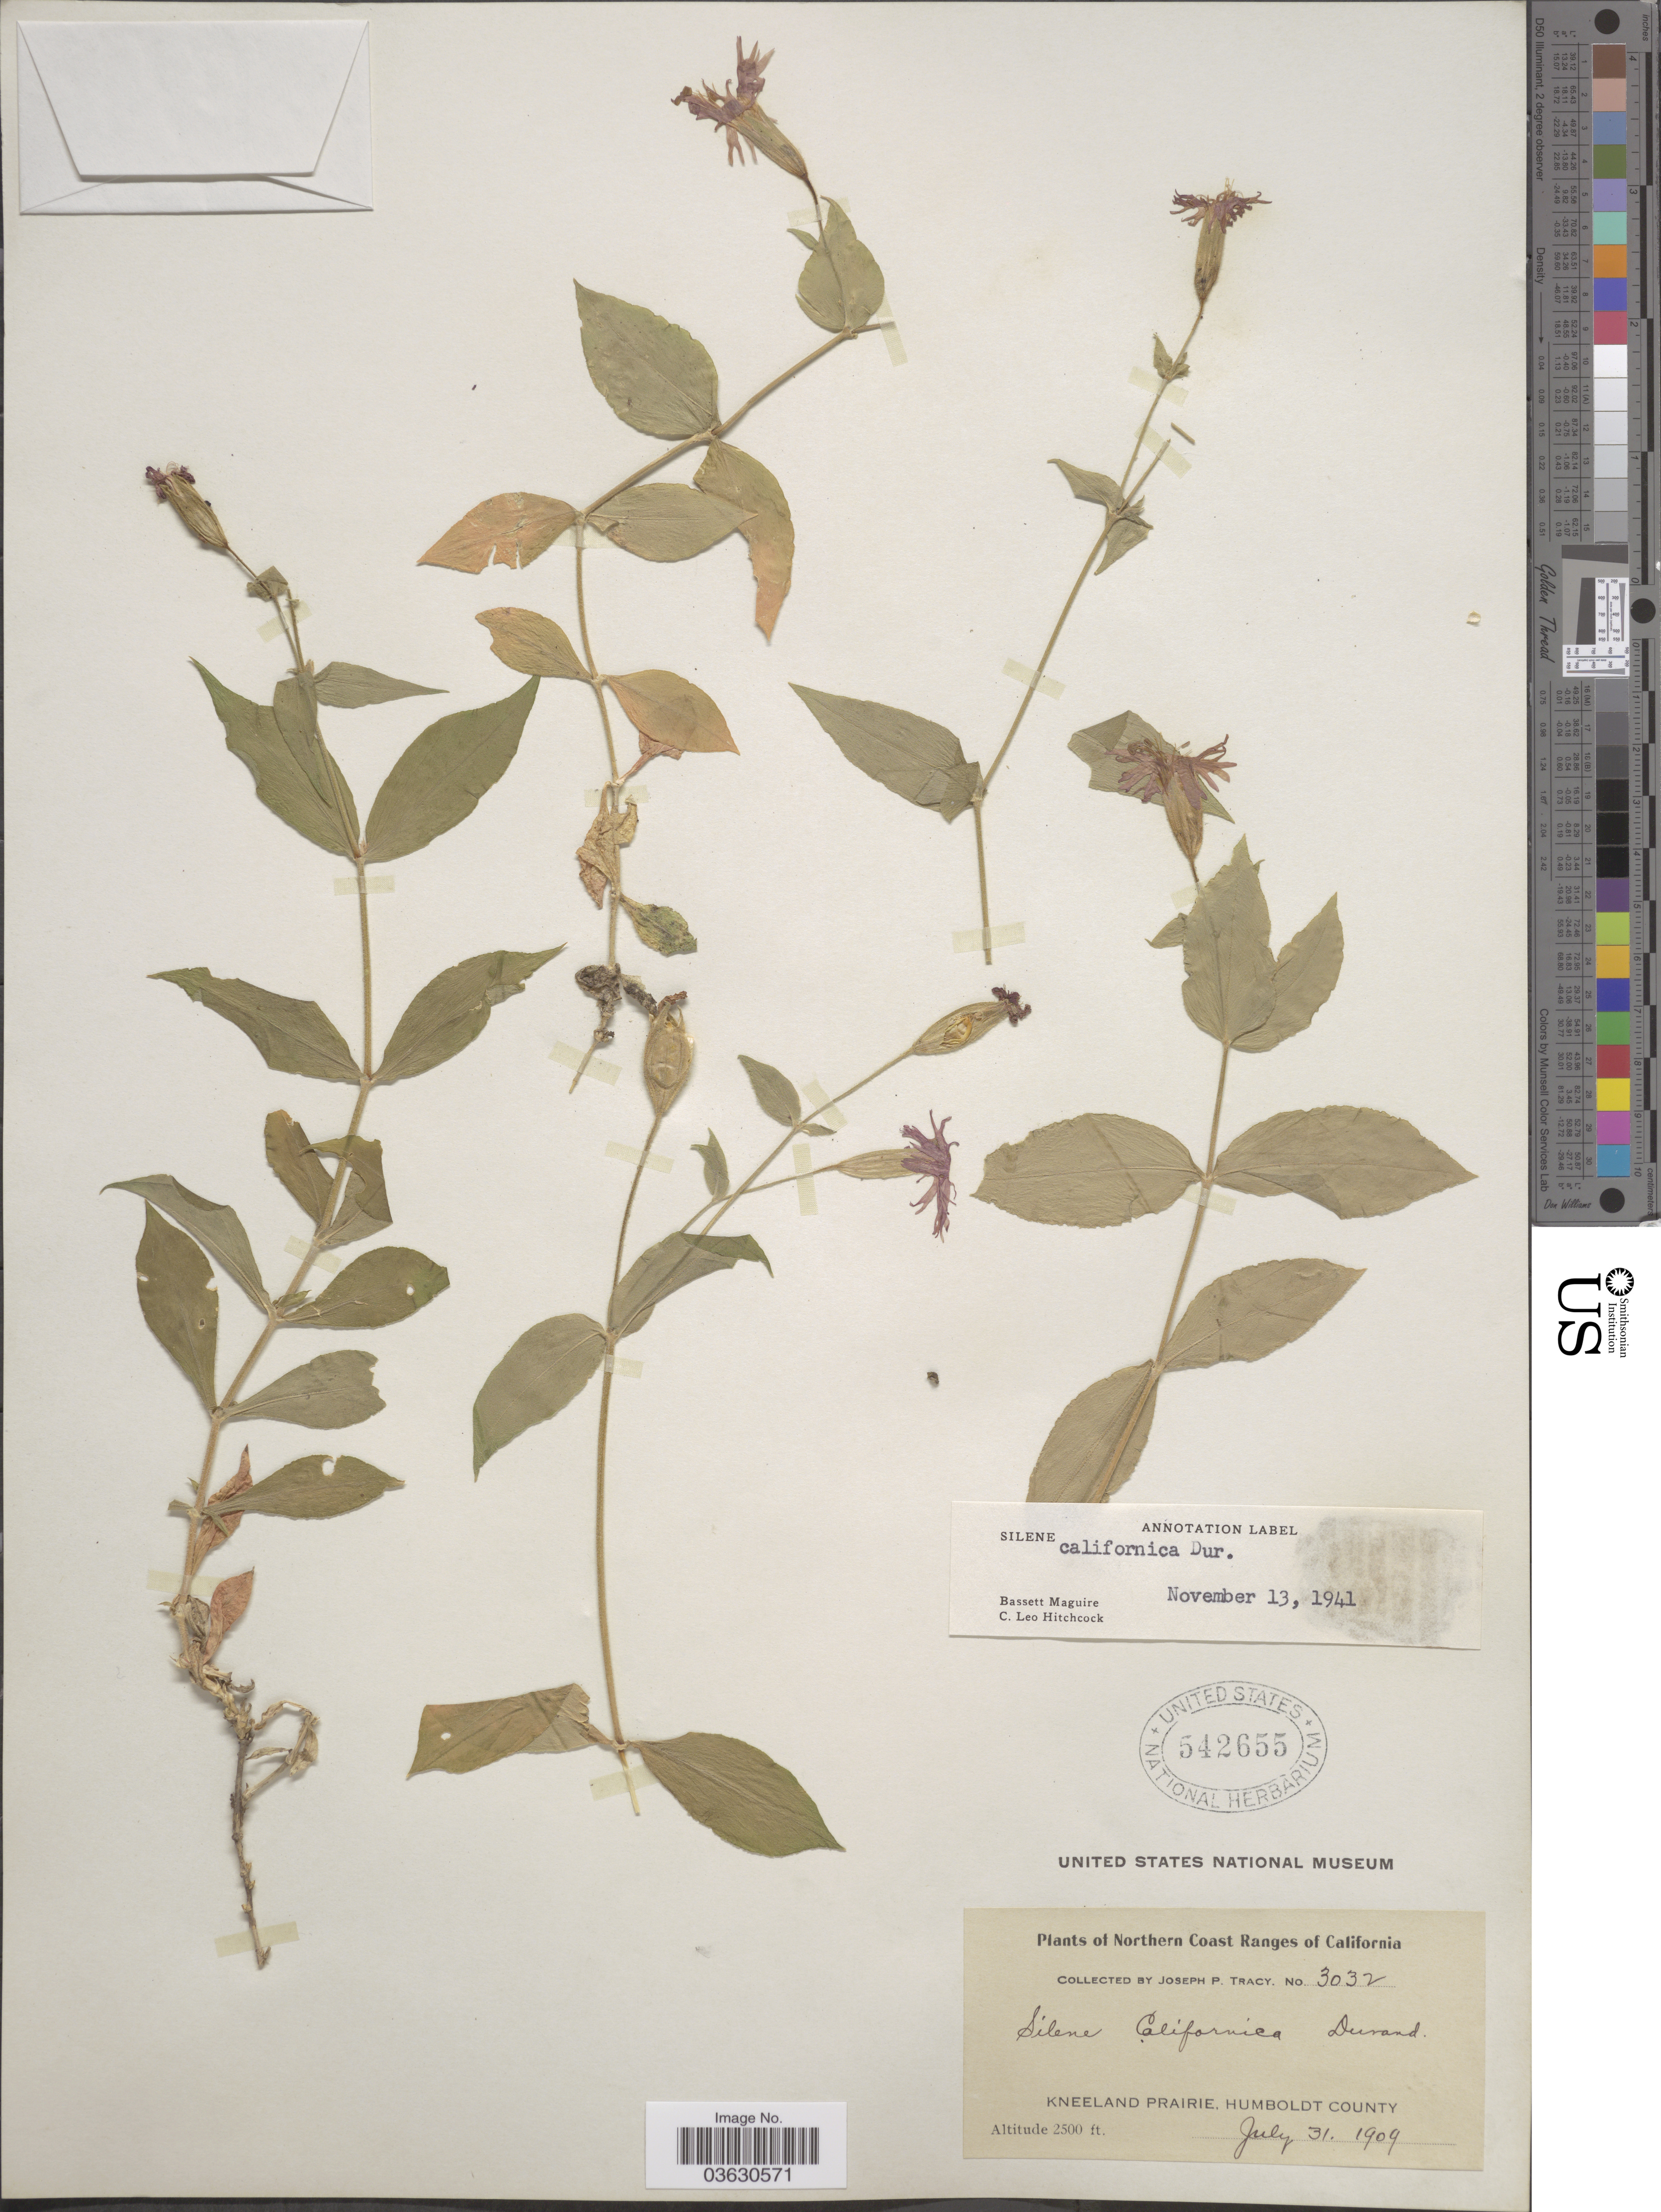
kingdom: Plantae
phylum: Tracheophyta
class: Magnoliopsida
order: Caryophyllales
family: Caryophyllaceae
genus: Silene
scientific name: Silene californica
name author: Durand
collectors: J. Tracy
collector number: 3032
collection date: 1909-07-31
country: United States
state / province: California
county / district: Humboldt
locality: Northern Coast Ranges, Kneeland Prairie, Humboldt County.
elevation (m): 762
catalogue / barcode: US 542655